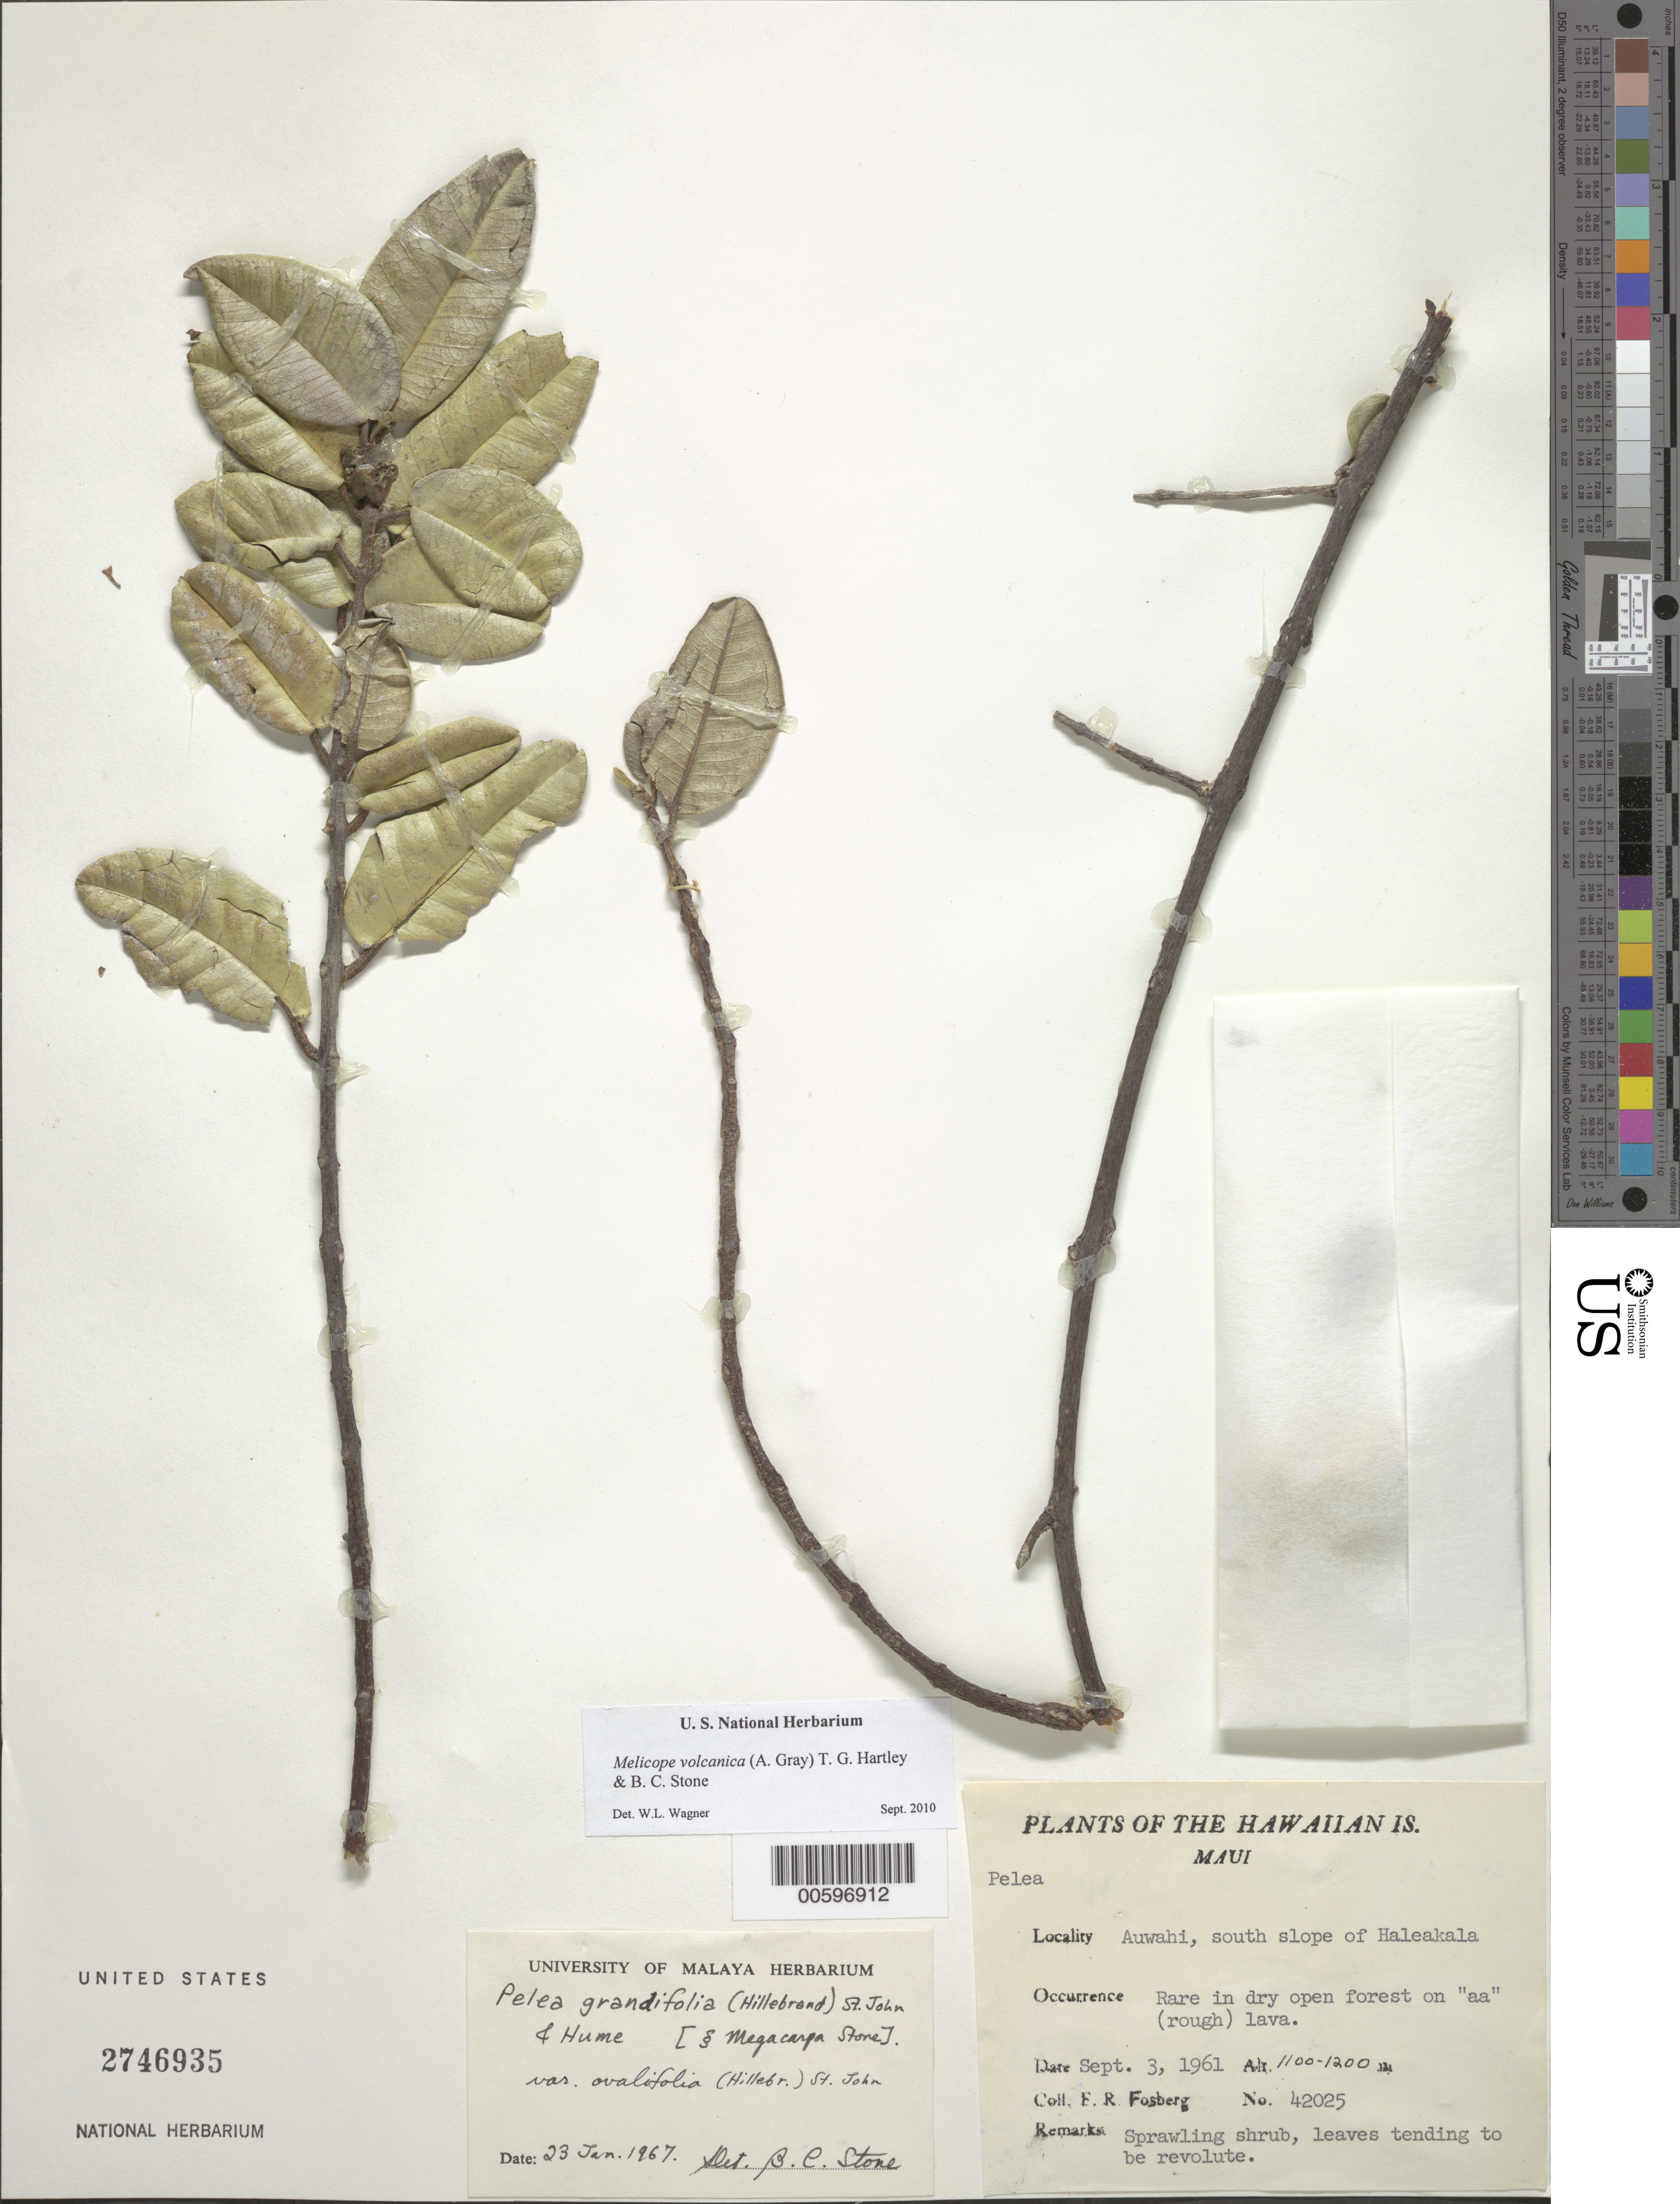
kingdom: Plantae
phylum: Tracheophyta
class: Magnoliopsida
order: Sapindales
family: Rutaceae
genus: Melicope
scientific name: Melicope volcanica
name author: (A. Gray) T.G. Hartley & B.C. Stone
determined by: Wagner, W. L., (BOT), Smithsonian Institution - National Museum of Natural History (UNITED STATES)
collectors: F. R. Fosberg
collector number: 42025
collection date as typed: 3 Sep 1961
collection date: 1961-09-03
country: United States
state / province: Hawaii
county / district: Maui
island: Maui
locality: Auwahi, S slope of Haleakala.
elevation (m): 1100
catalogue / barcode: US 2746935